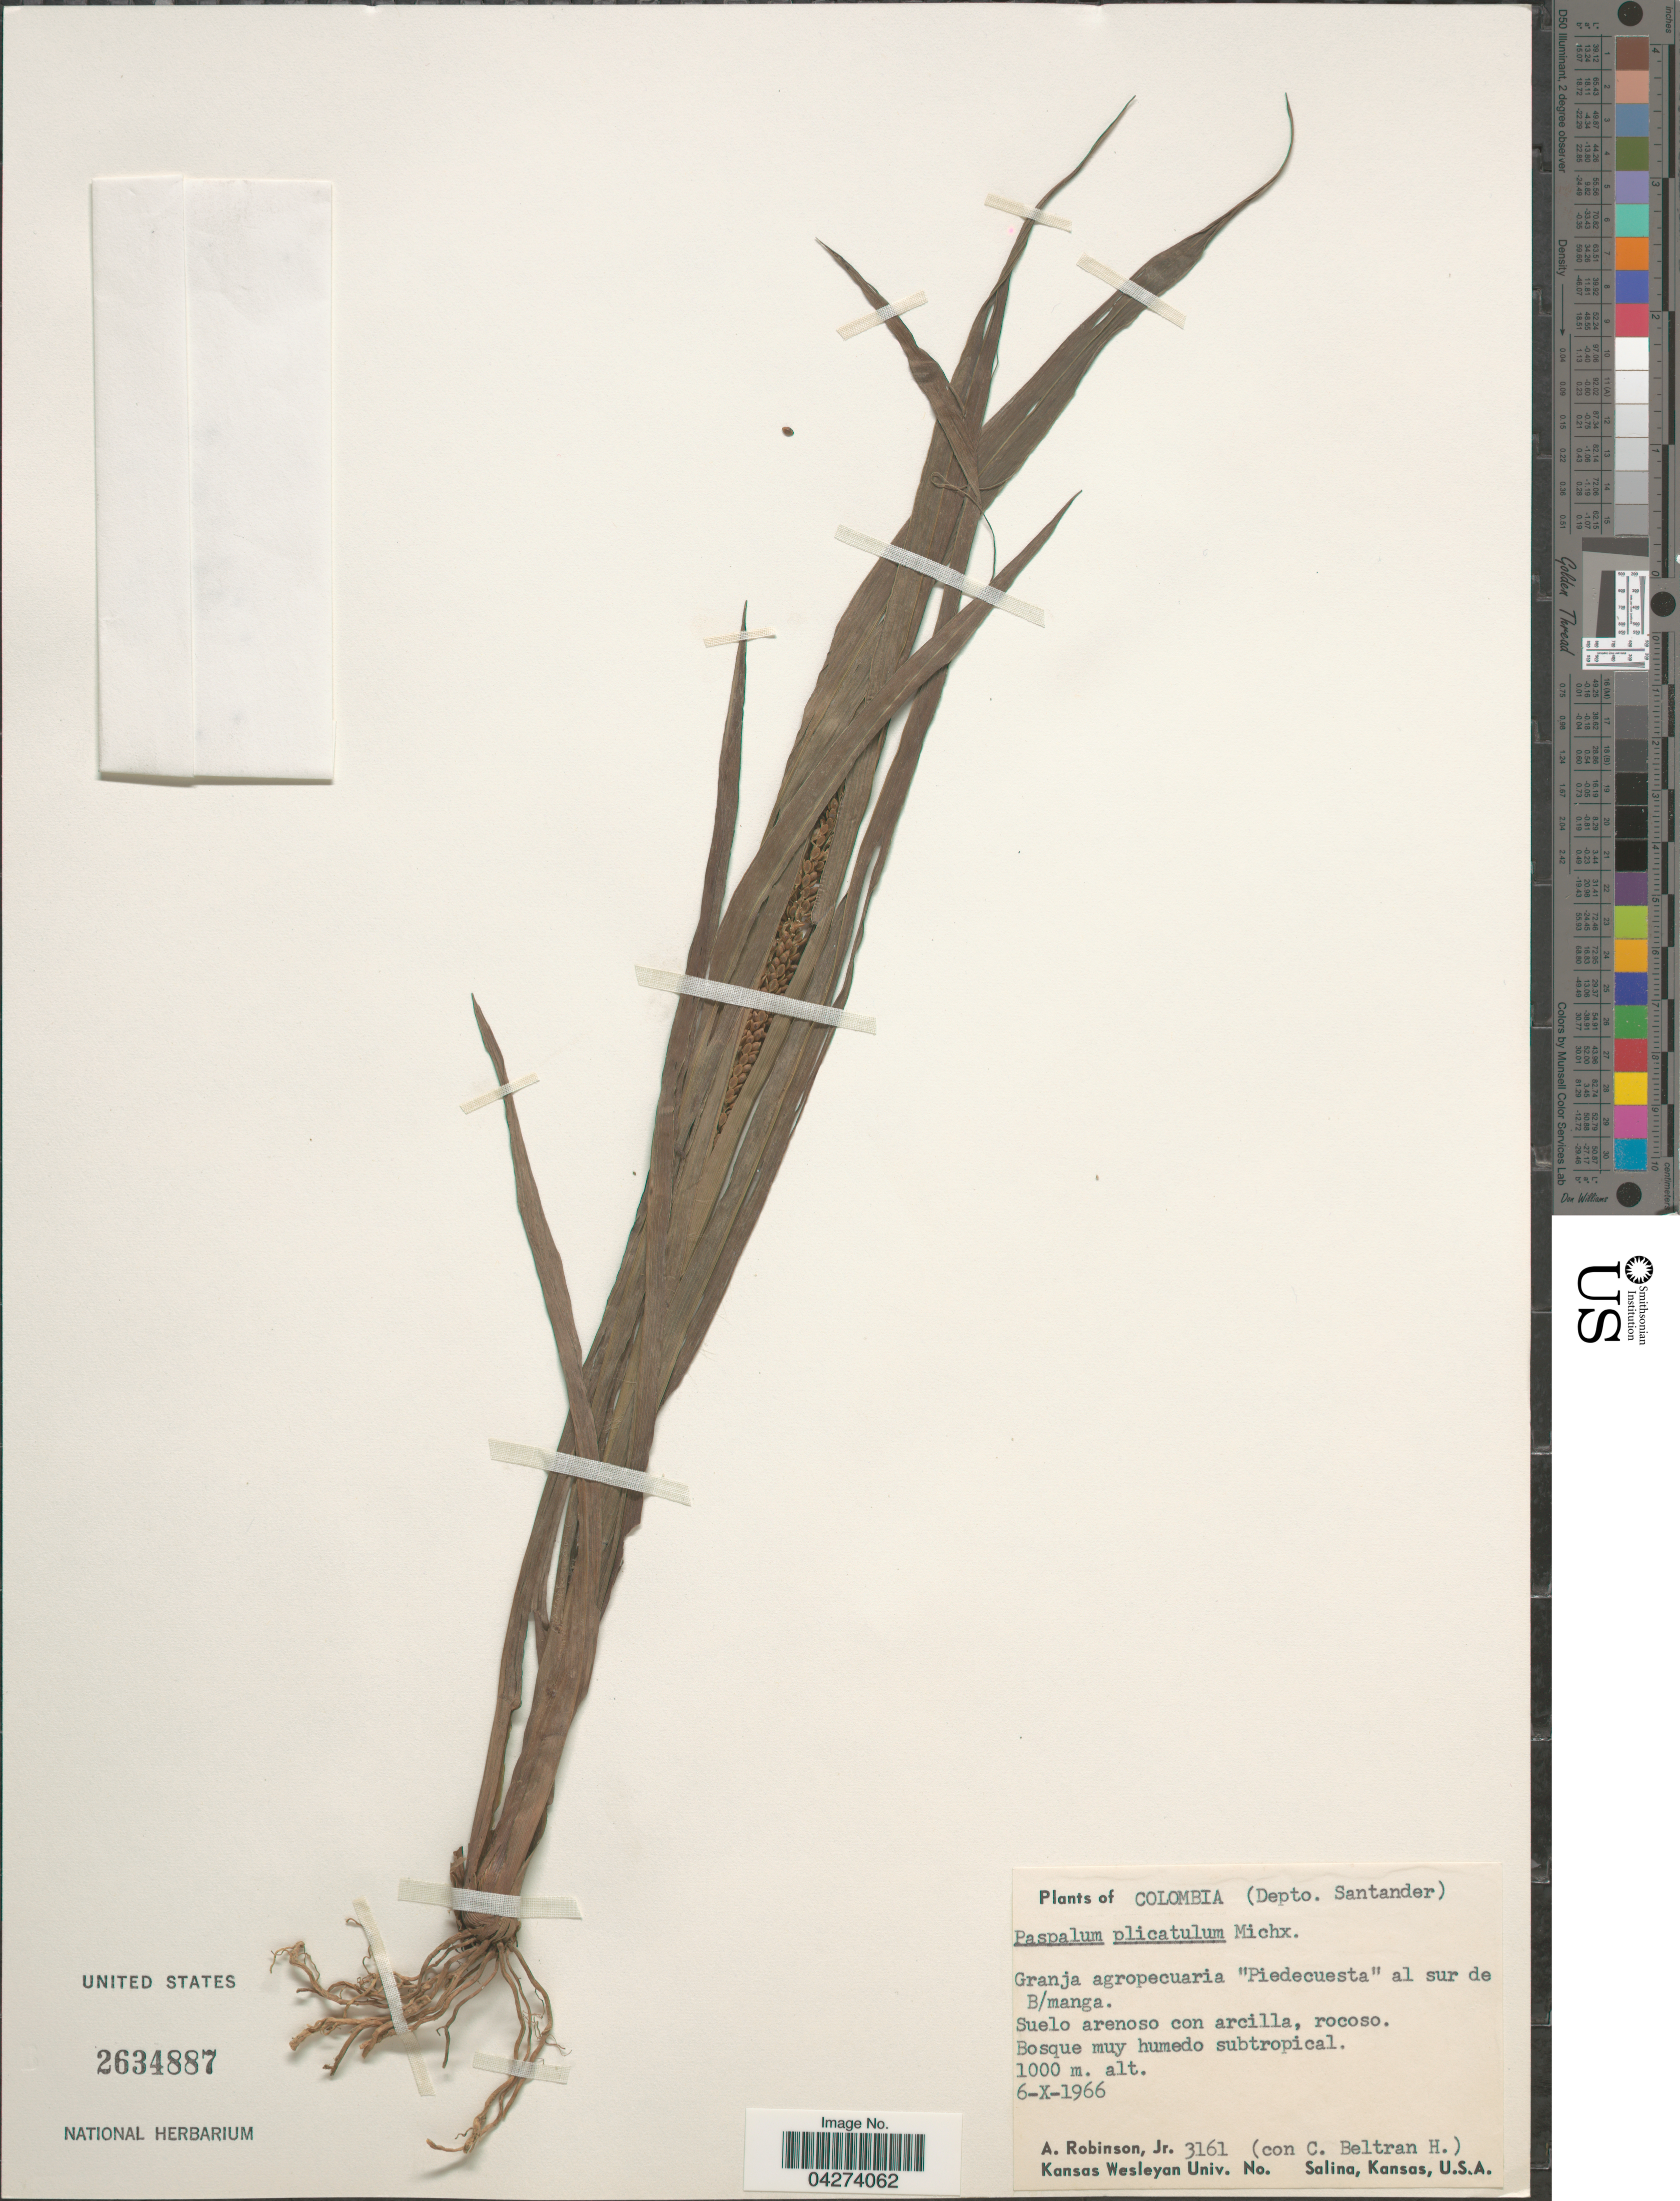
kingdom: Plantae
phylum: Tracheophyta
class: Liliopsida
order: Poales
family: Poaceae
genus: Paspalum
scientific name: Paspalum plicatulum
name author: Michx.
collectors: A. Robinson Jr. & C. Beltran H.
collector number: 3161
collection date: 1966-10-06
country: Colombia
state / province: Santander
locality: (Depto. Santander). Granja agropecuaria "Piedecuesta" al sur de B/manga.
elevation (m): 1000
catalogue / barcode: US 2634887